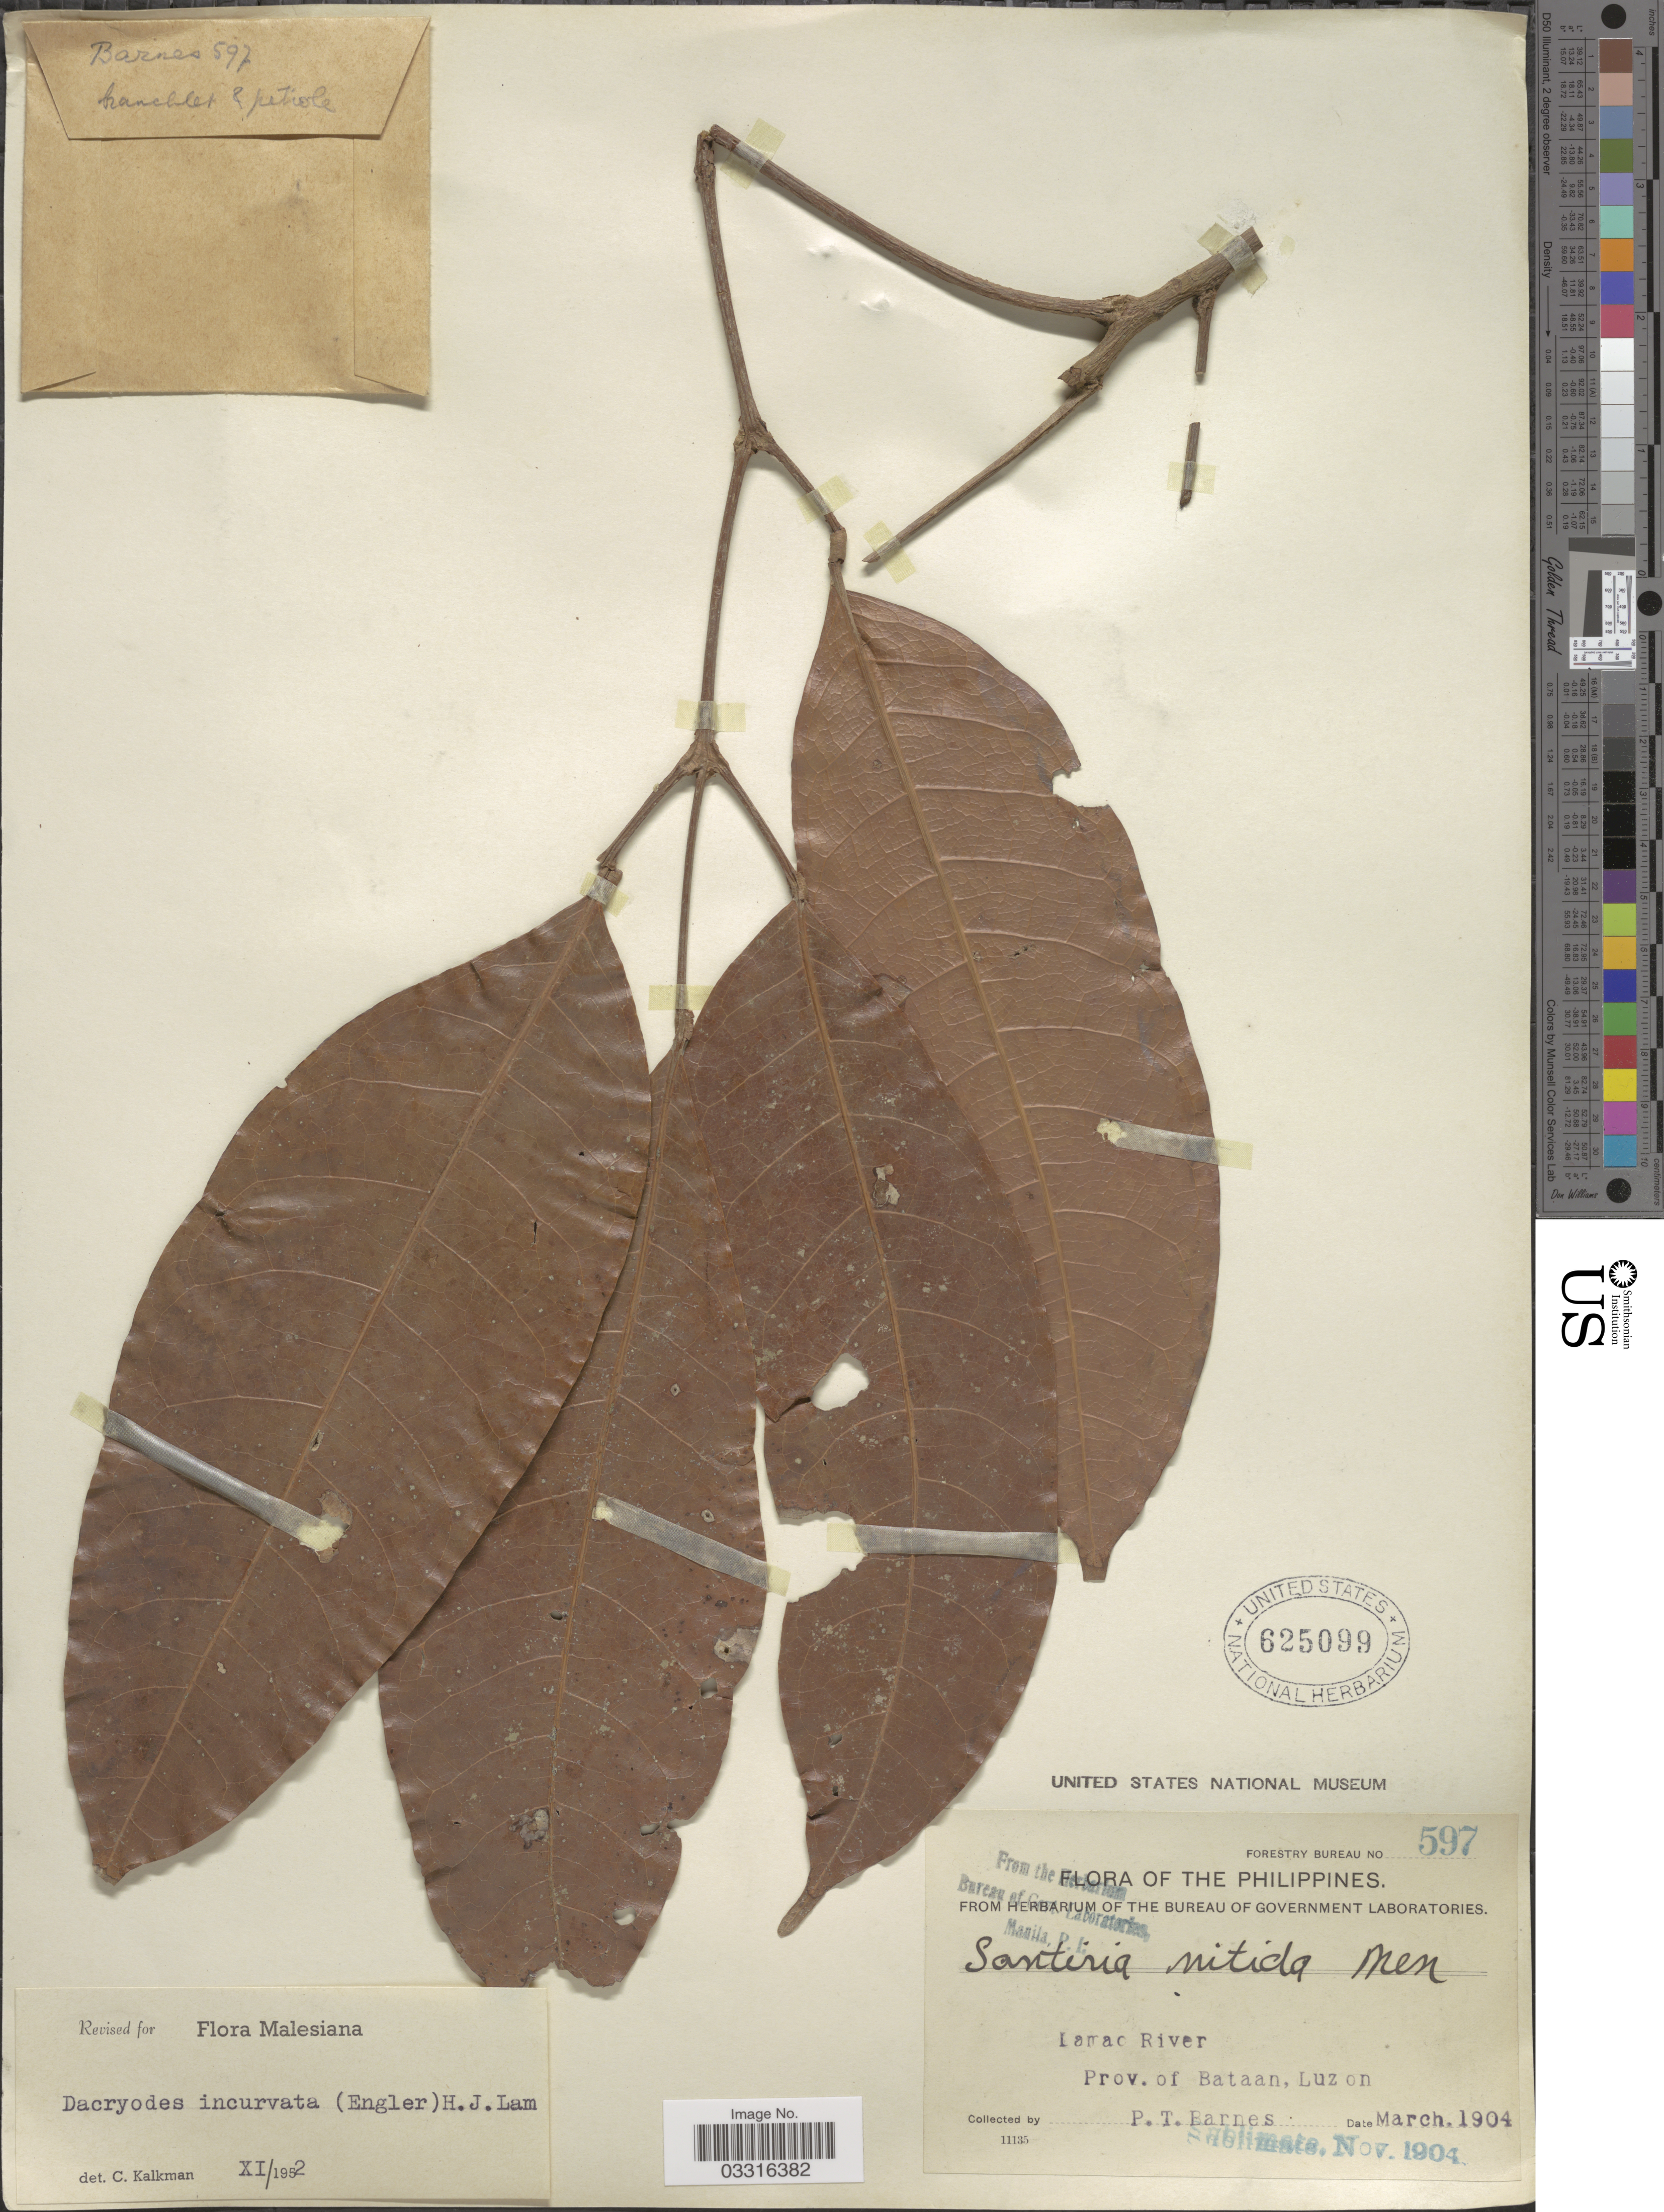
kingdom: Plantae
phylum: Tracheophyta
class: Magnoliopsida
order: Sapindales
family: Burseraceae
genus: Dacryodes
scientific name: Dacryodes incurvata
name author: (Engl.) H.J. Lam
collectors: P. Barnes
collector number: Forestry Bureau 597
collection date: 1904-03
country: Philippines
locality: Lamao River, Prov. of Bataan, Luzon.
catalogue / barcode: US 625099